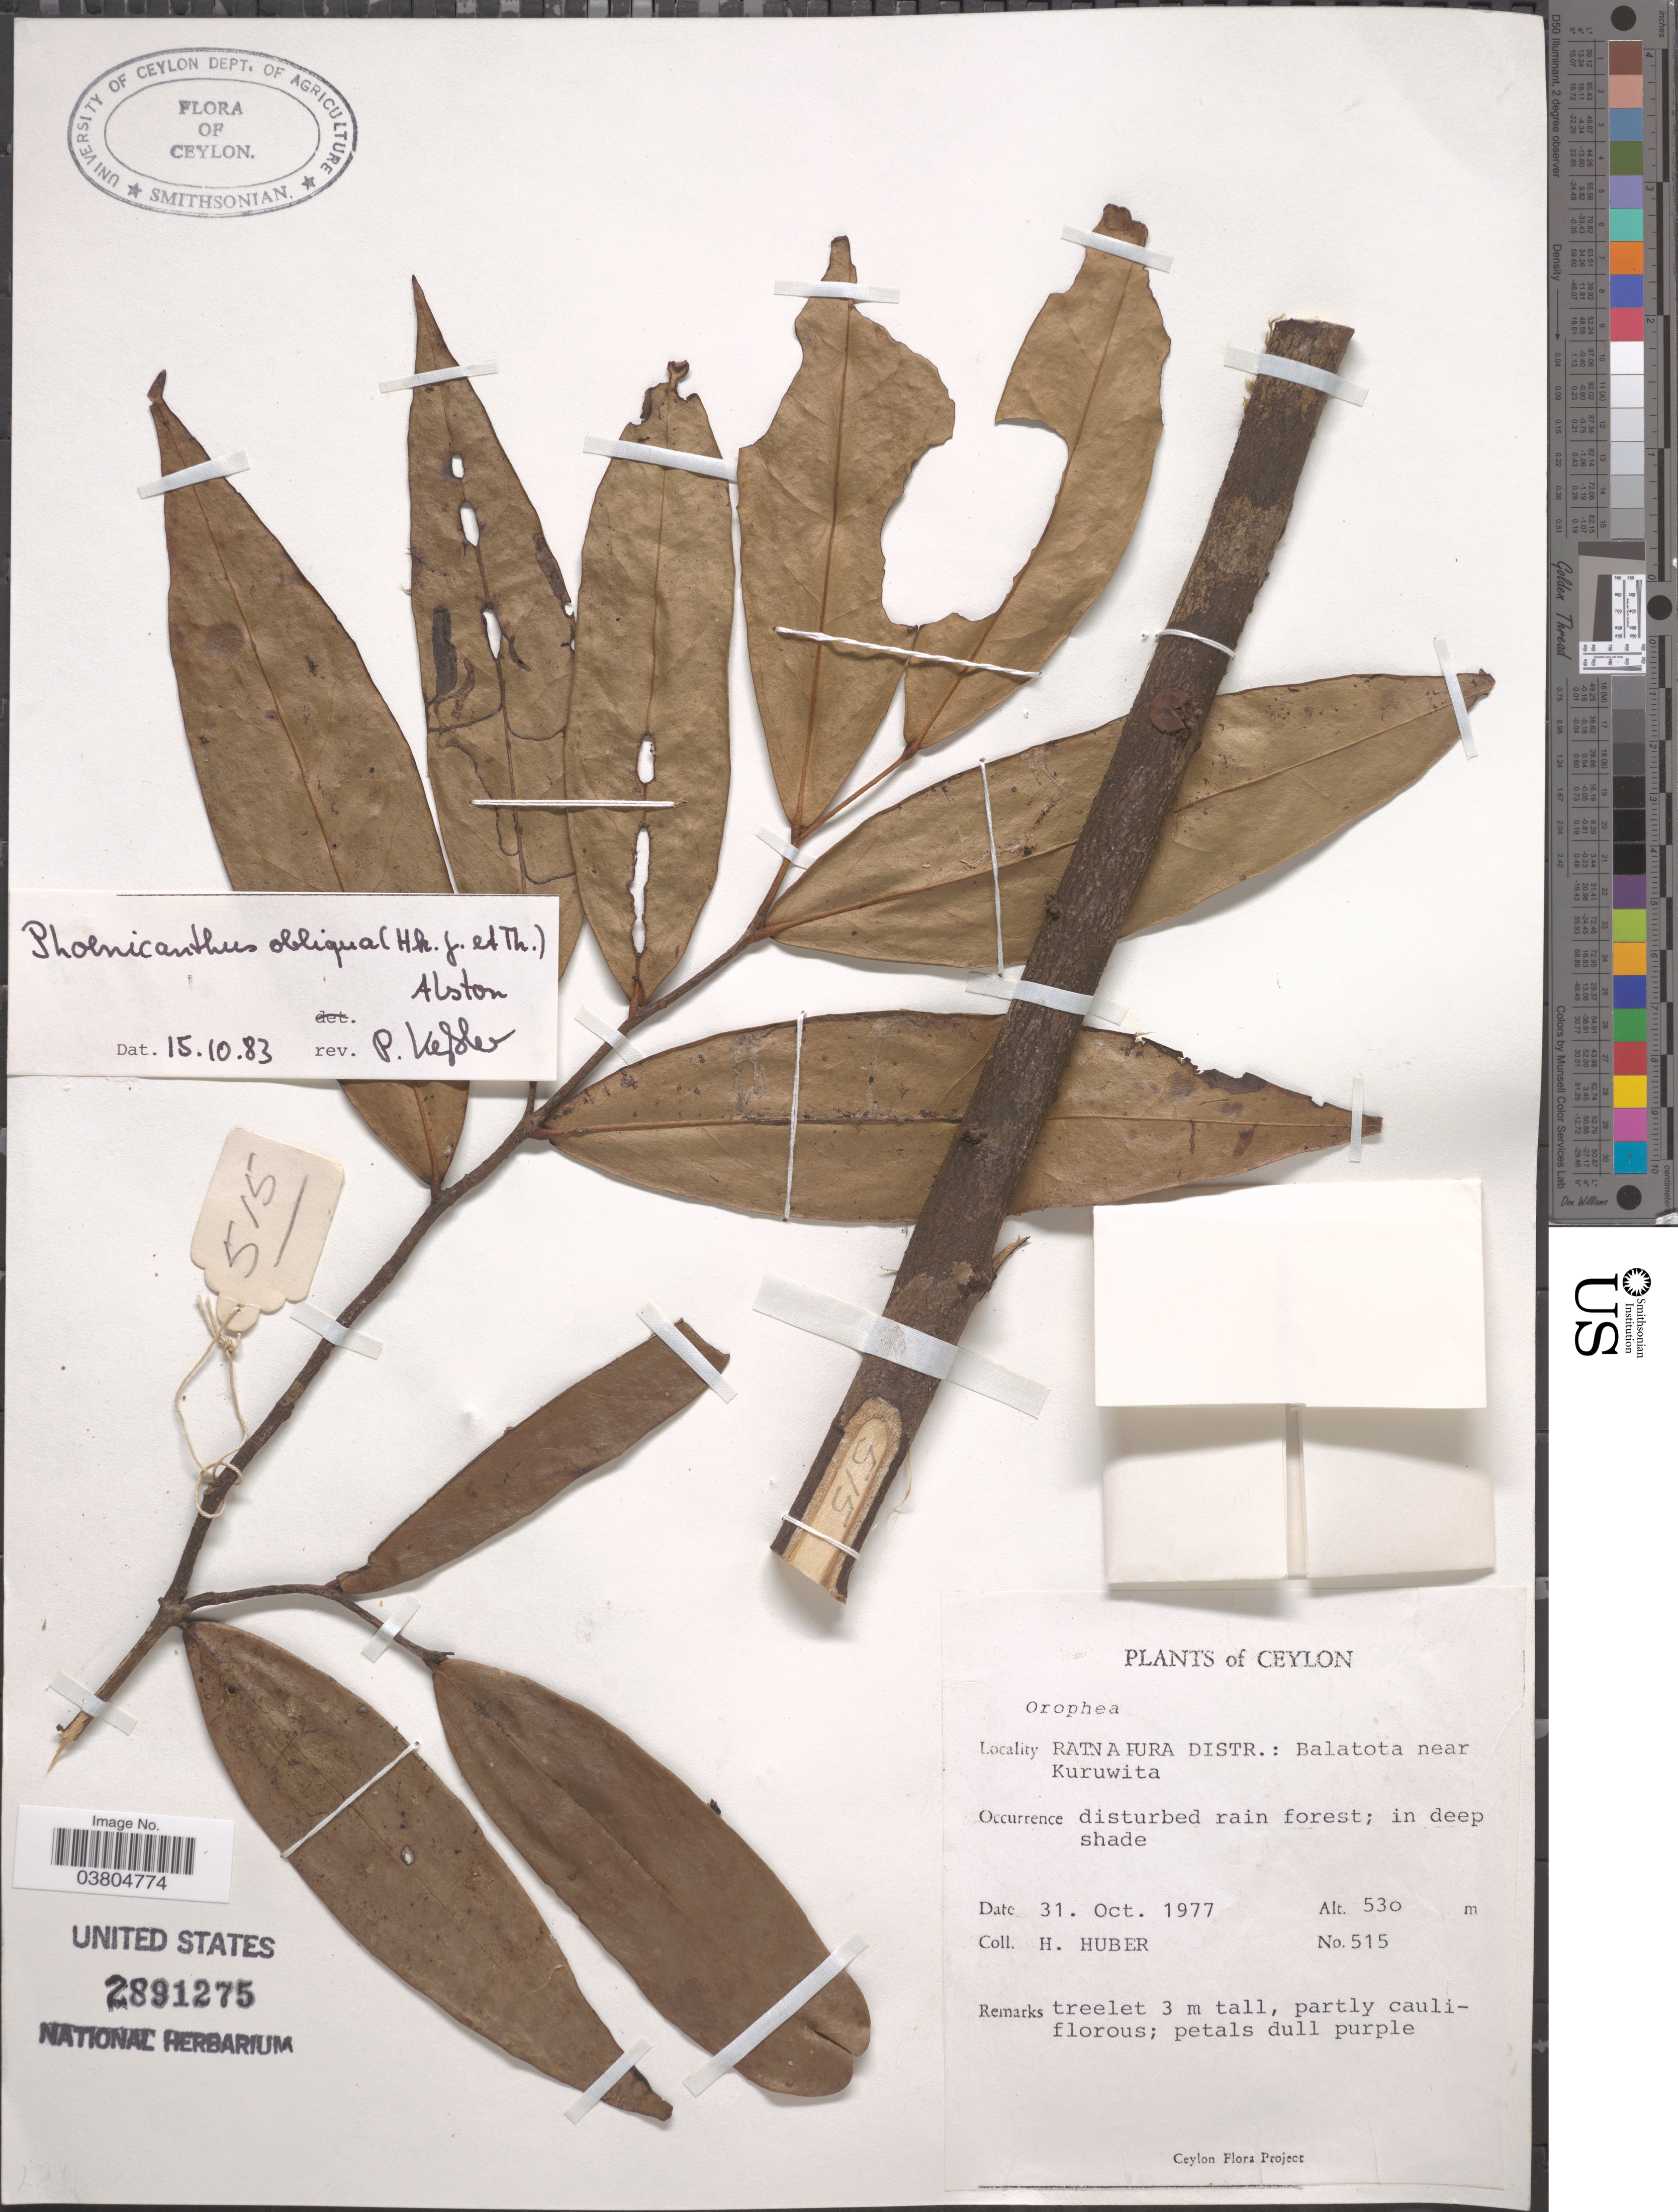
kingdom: Plantae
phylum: Tracheophyta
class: Magnoliopsida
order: Magnoliales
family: Annonaceae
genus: Phoenicanthus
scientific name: Phoenicanthus obliquus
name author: (Hook. f. & Thomson) Alston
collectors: H. Huber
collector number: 515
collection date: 1977-10-31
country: Sri Lanka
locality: Ceylon. Ratna Pura Distr.: Balatota near Kuruwita.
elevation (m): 530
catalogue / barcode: US 2891275